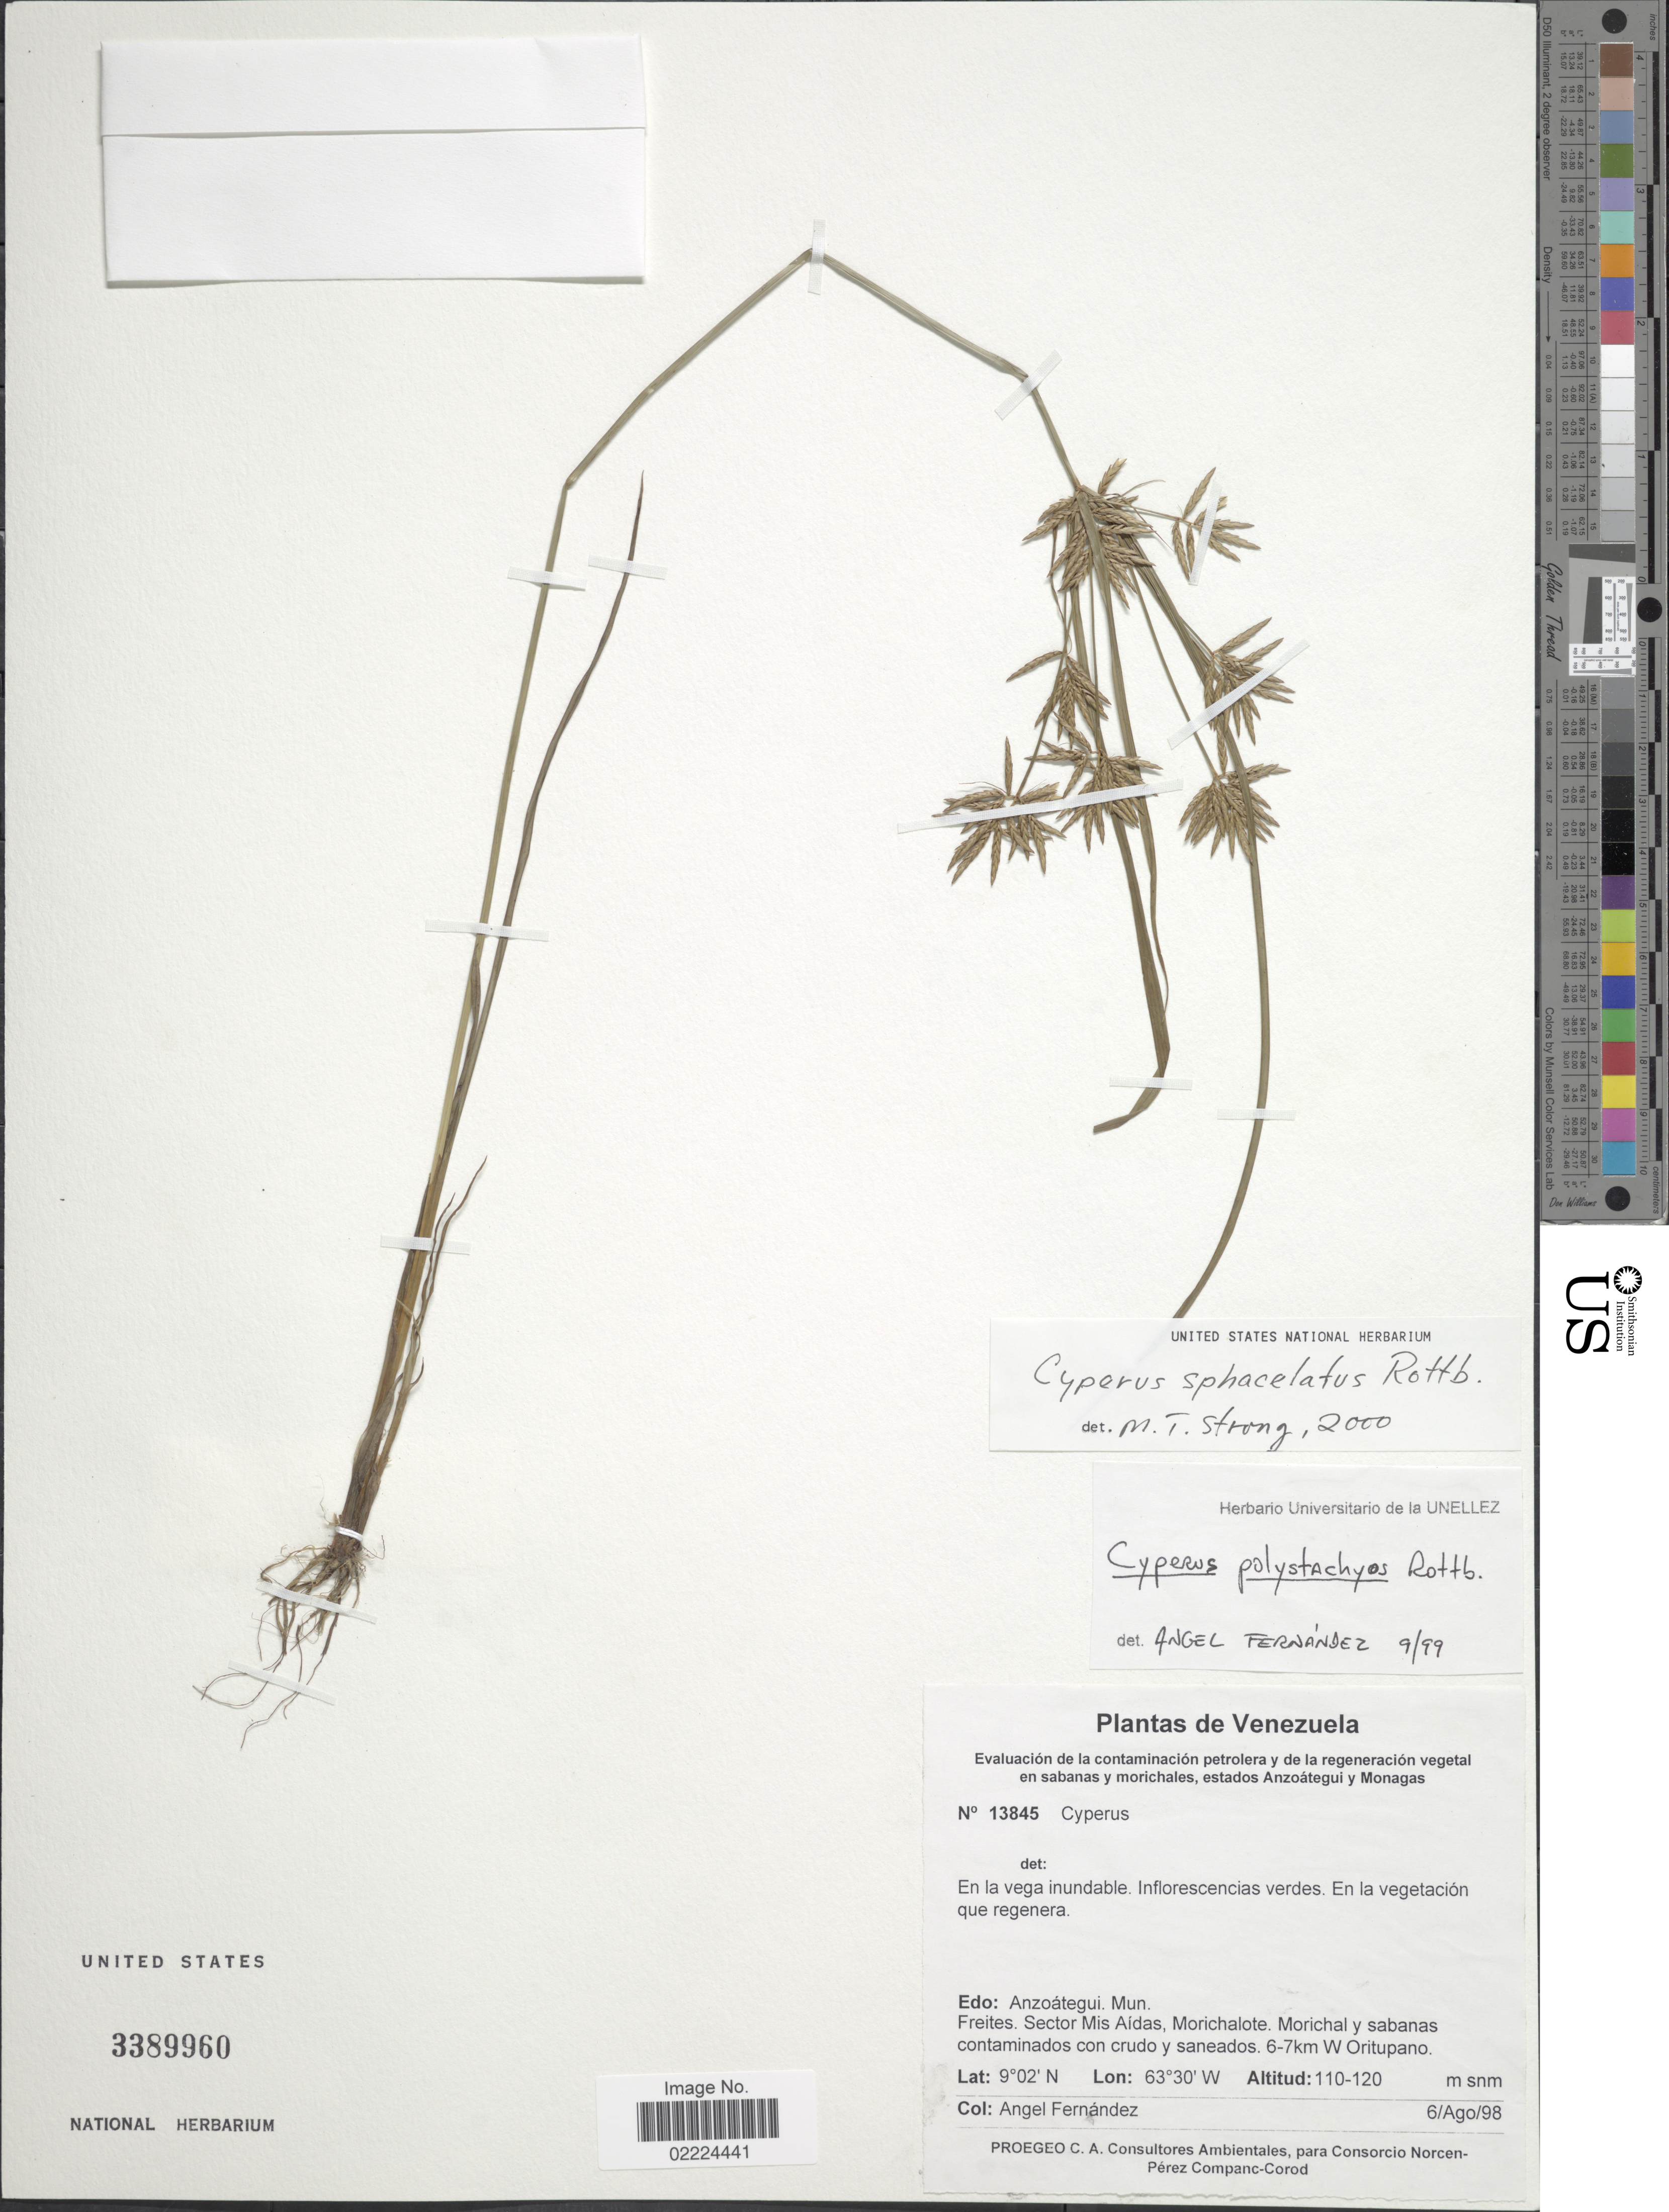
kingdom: Plantae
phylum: Tracheophyta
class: Liliopsida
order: Poales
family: Cyperaceae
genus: Cyperus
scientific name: Cyperus sphacelatus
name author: Rottb.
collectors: Á. Fernández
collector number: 13845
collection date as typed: Transcribed d/m/y: 6/8/98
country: Venezuela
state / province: Anzoategui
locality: Mun. Freites. Sector Mis Aidas, Morichalote. Morichal y sabanas contaminados con crudo y saneados. 6-7 km W Oritupano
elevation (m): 110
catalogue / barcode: US 3389960